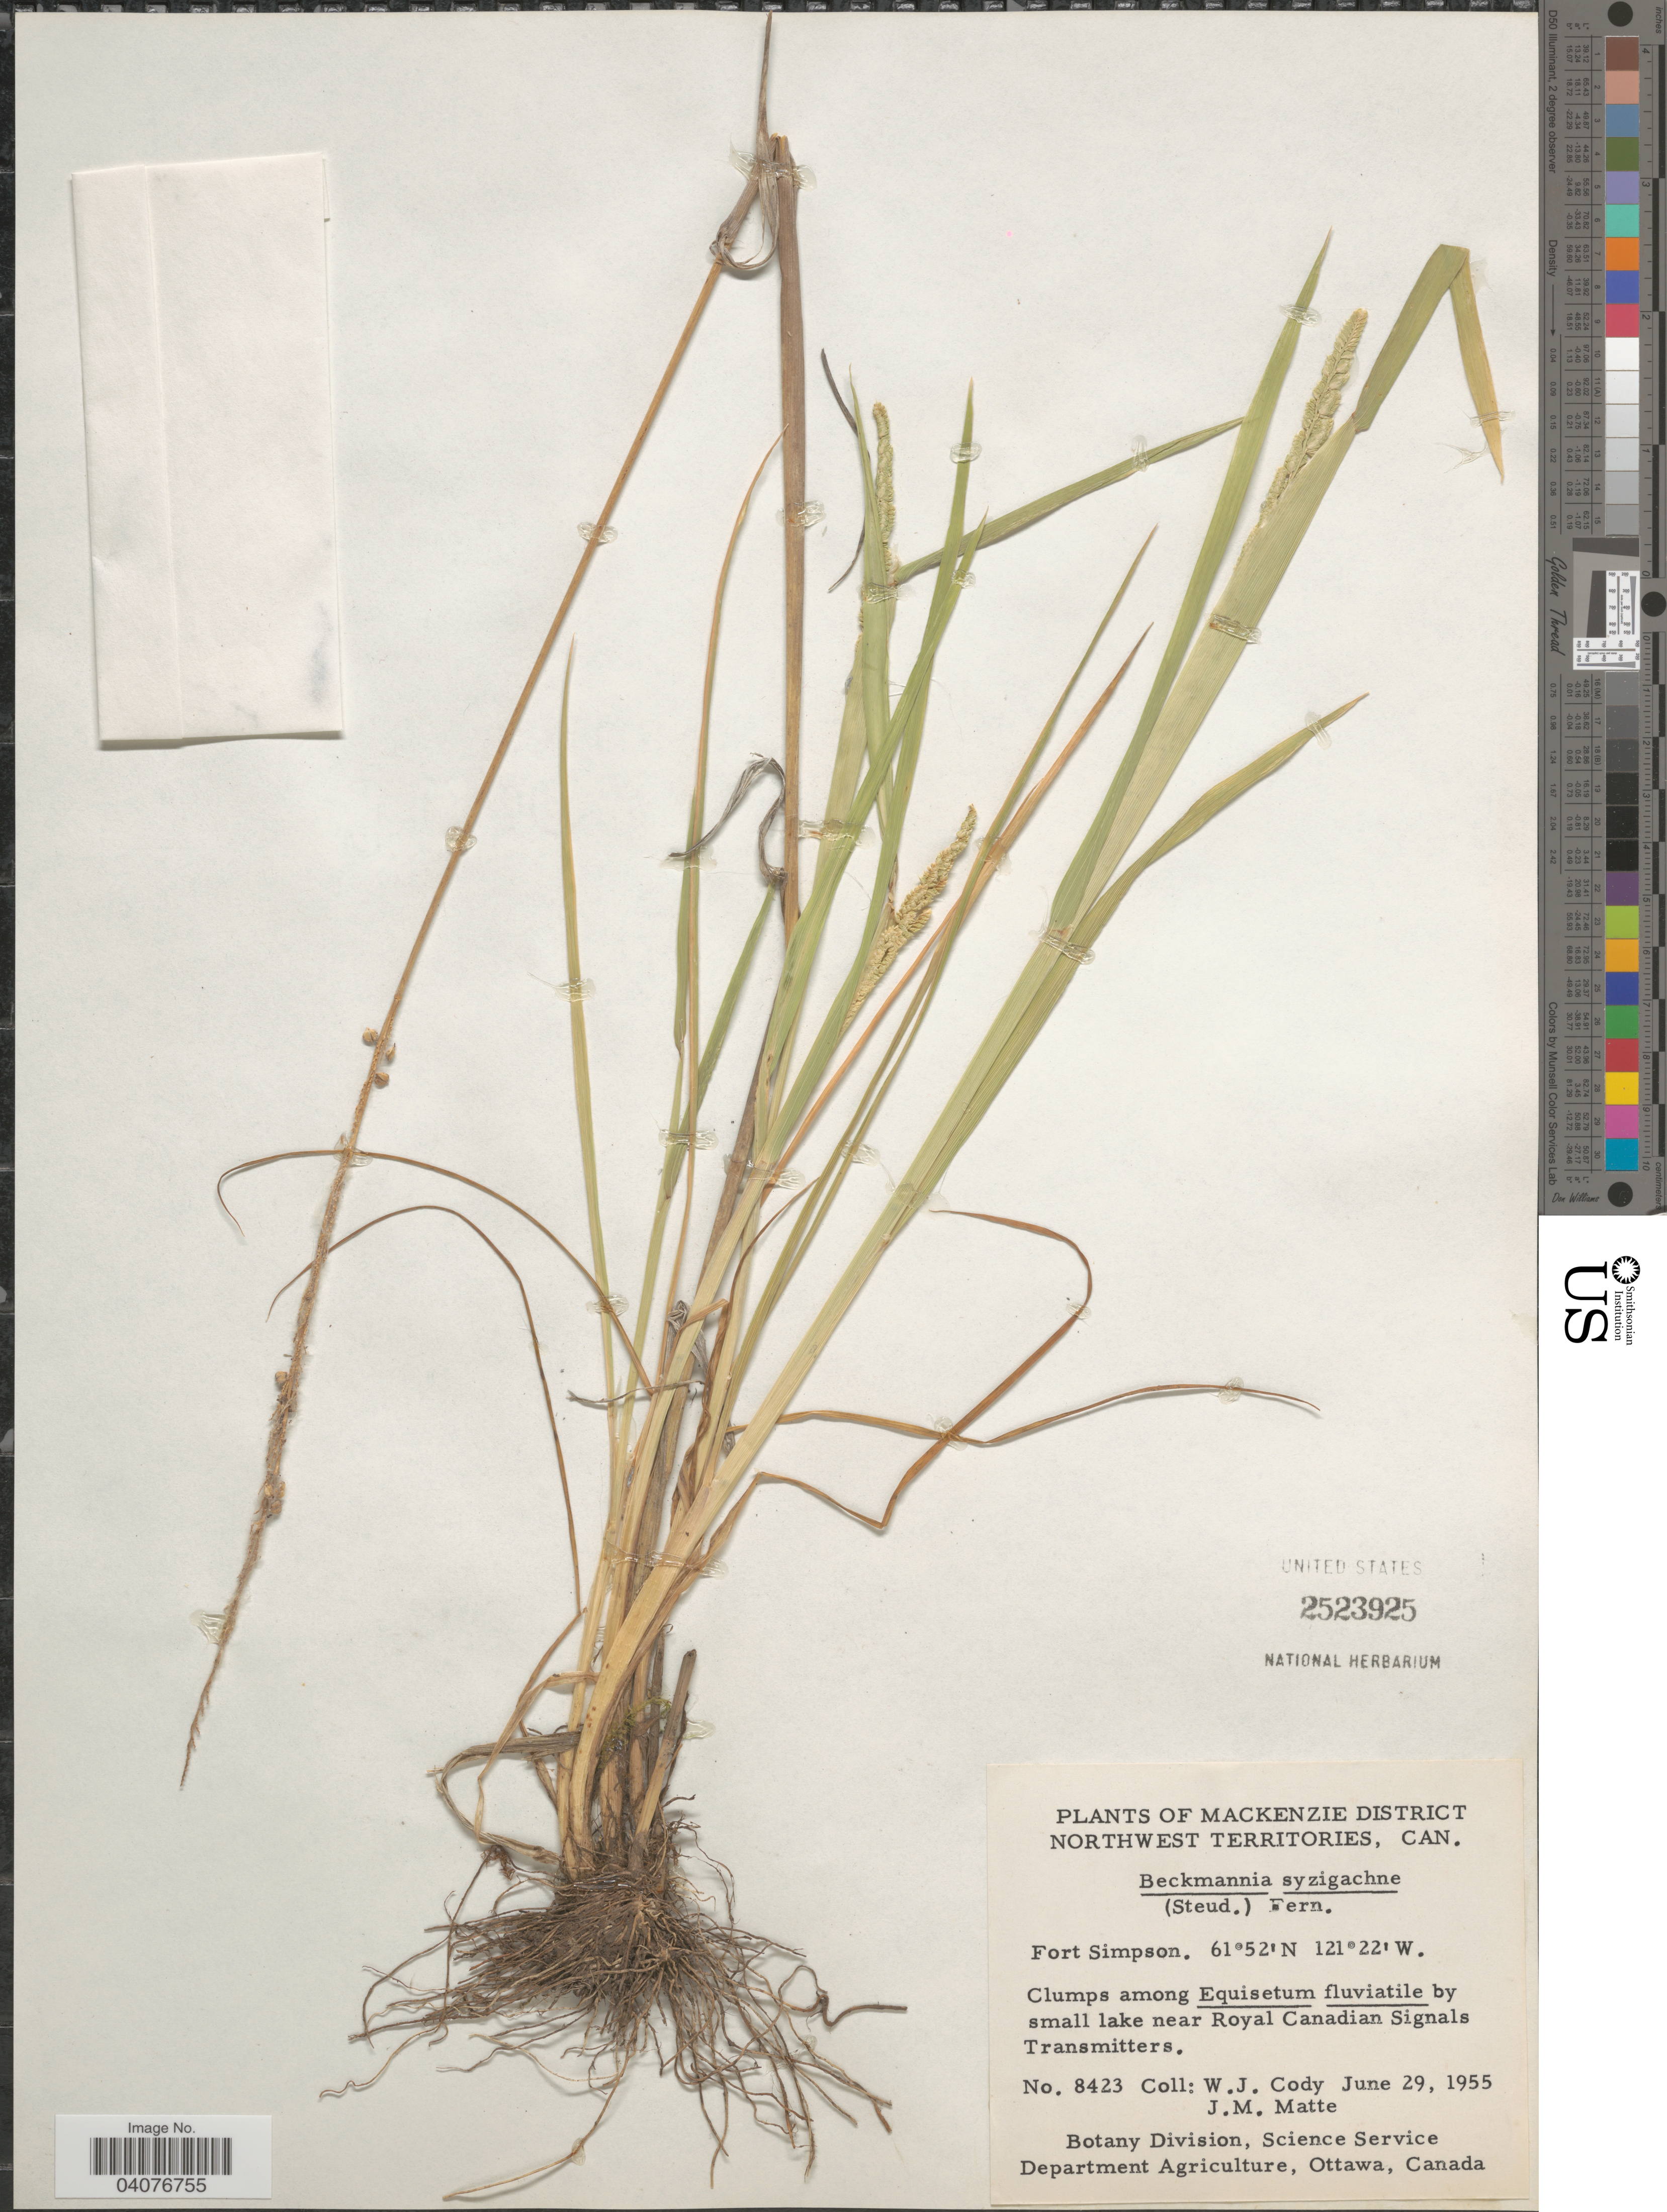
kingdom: Plantae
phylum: Tracheophyta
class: Liliopsida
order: Poales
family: Poaceae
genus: Beckmannia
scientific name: Beckmannia syzigachne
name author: (Steud.) Fernald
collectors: W. Cody & J. Matte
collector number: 8423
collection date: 1955-06-29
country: Canada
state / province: Northwest Territories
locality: Mackenzie District. Fort Simpson. By small lake near Royal Canadian Signals Transmitters.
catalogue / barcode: US 2523925